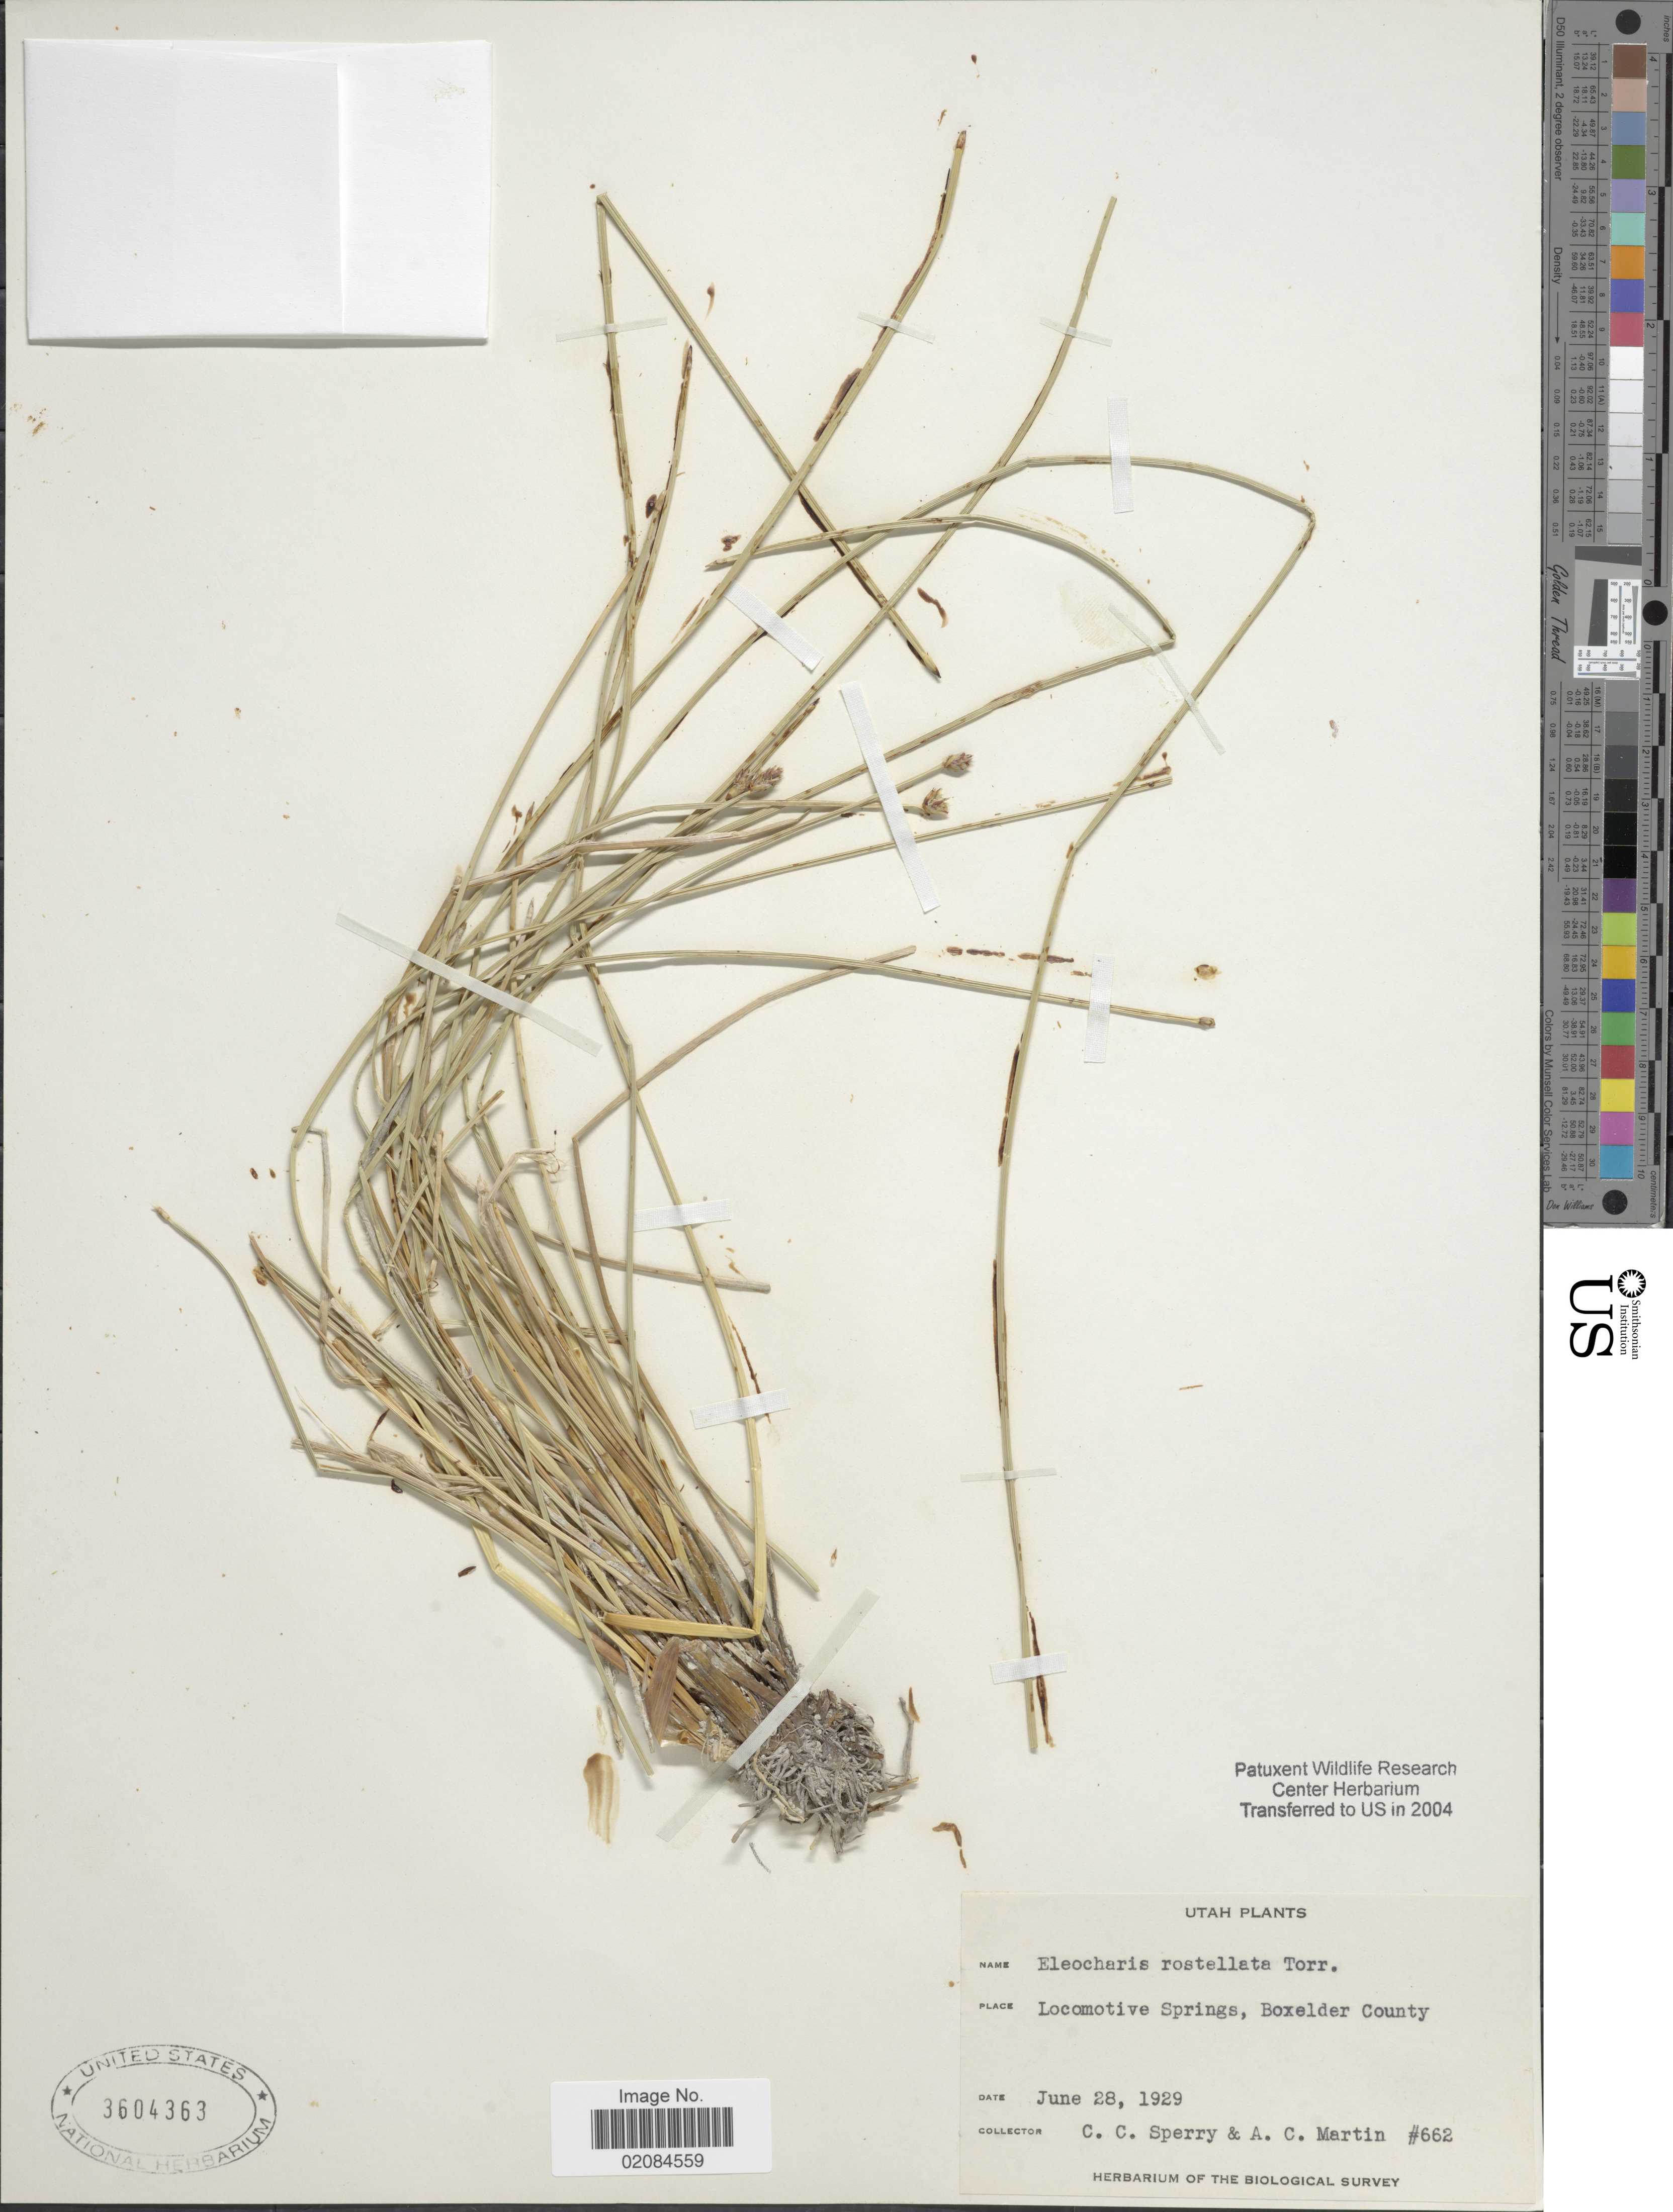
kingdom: Plantae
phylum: Tracheophyta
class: Liliopsida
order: Poales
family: Cyperaceae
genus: Eleocharis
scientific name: Eleocharis rostellata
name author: (Torr.) Torr.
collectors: C. C. Sperry & A. C. Martin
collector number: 662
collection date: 1929-06-28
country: United States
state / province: Utah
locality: Locomotive Springs, Boxelder County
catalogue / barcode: US 3604363